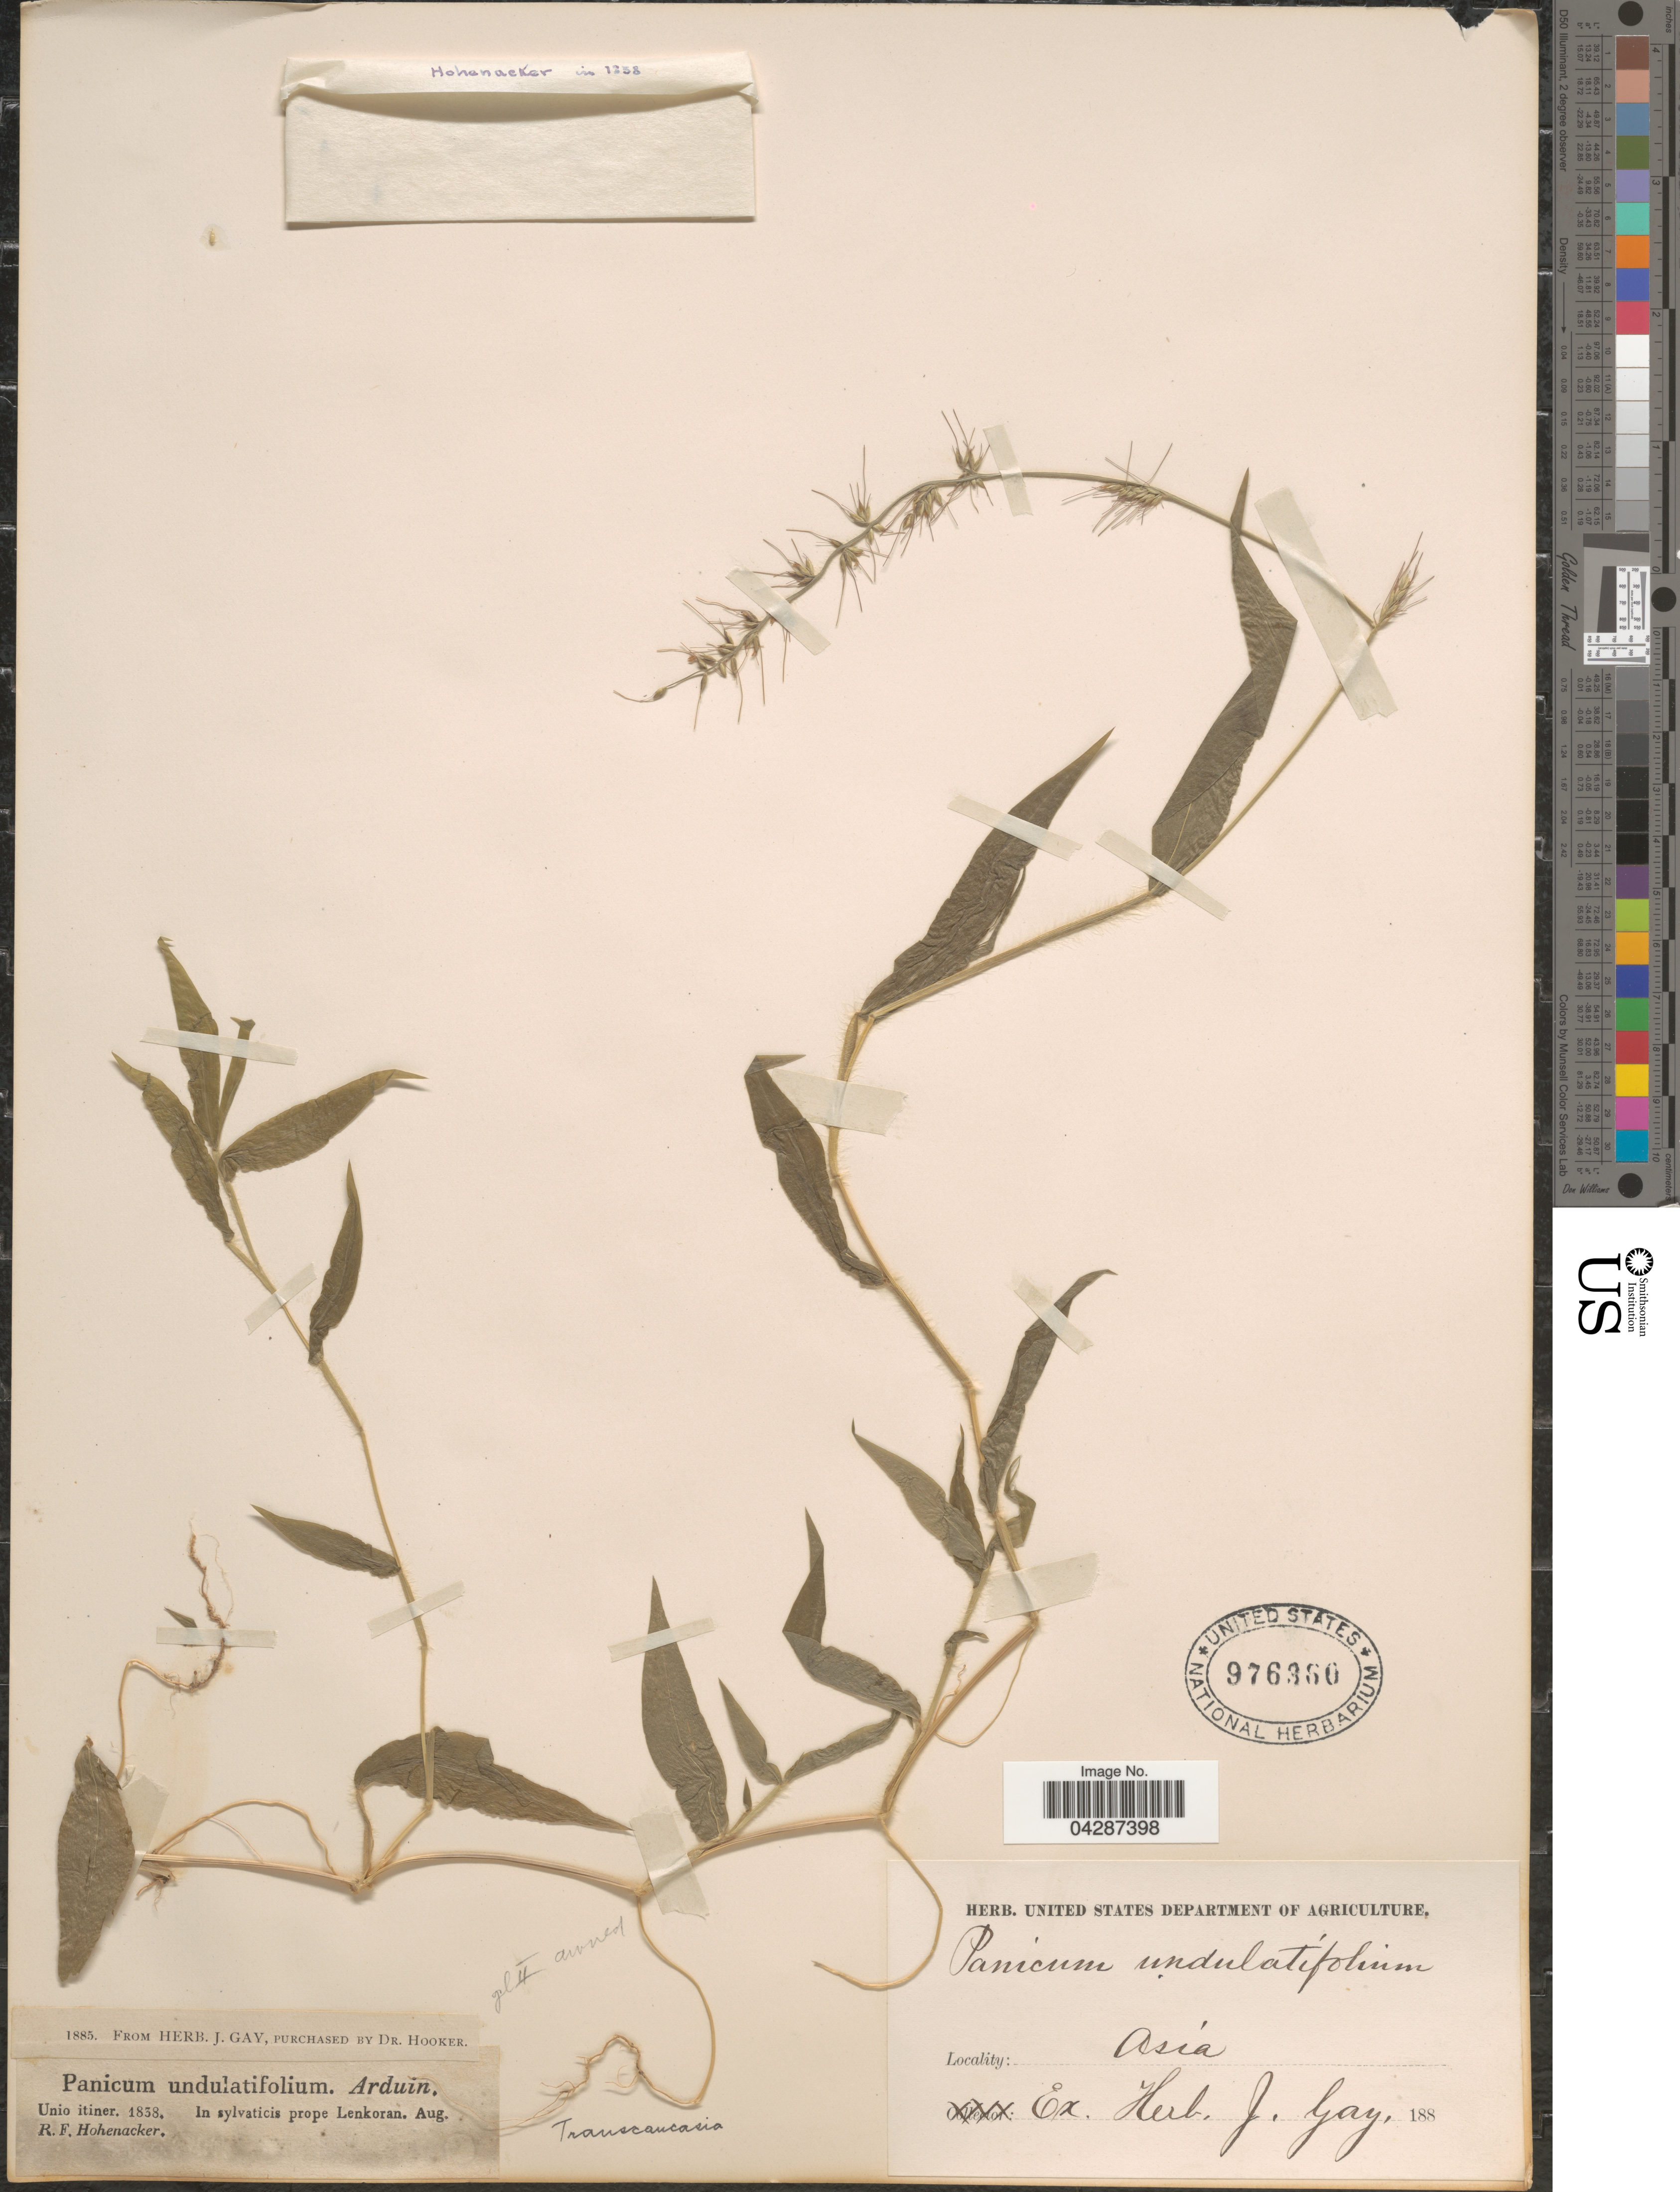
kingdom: Plantae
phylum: Tracheophyta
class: Liliopsida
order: Poales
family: Poaceae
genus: Oplismenus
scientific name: Oplismenus undulatifolius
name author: (Ard.) P. Beauv.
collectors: R. F. Hohenacker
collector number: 1885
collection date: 1838-08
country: Azerbaijan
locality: Asia. Unio itiner. 1838 [unsure placement] In sylvaticis prope Lenkoran.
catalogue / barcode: US 976380